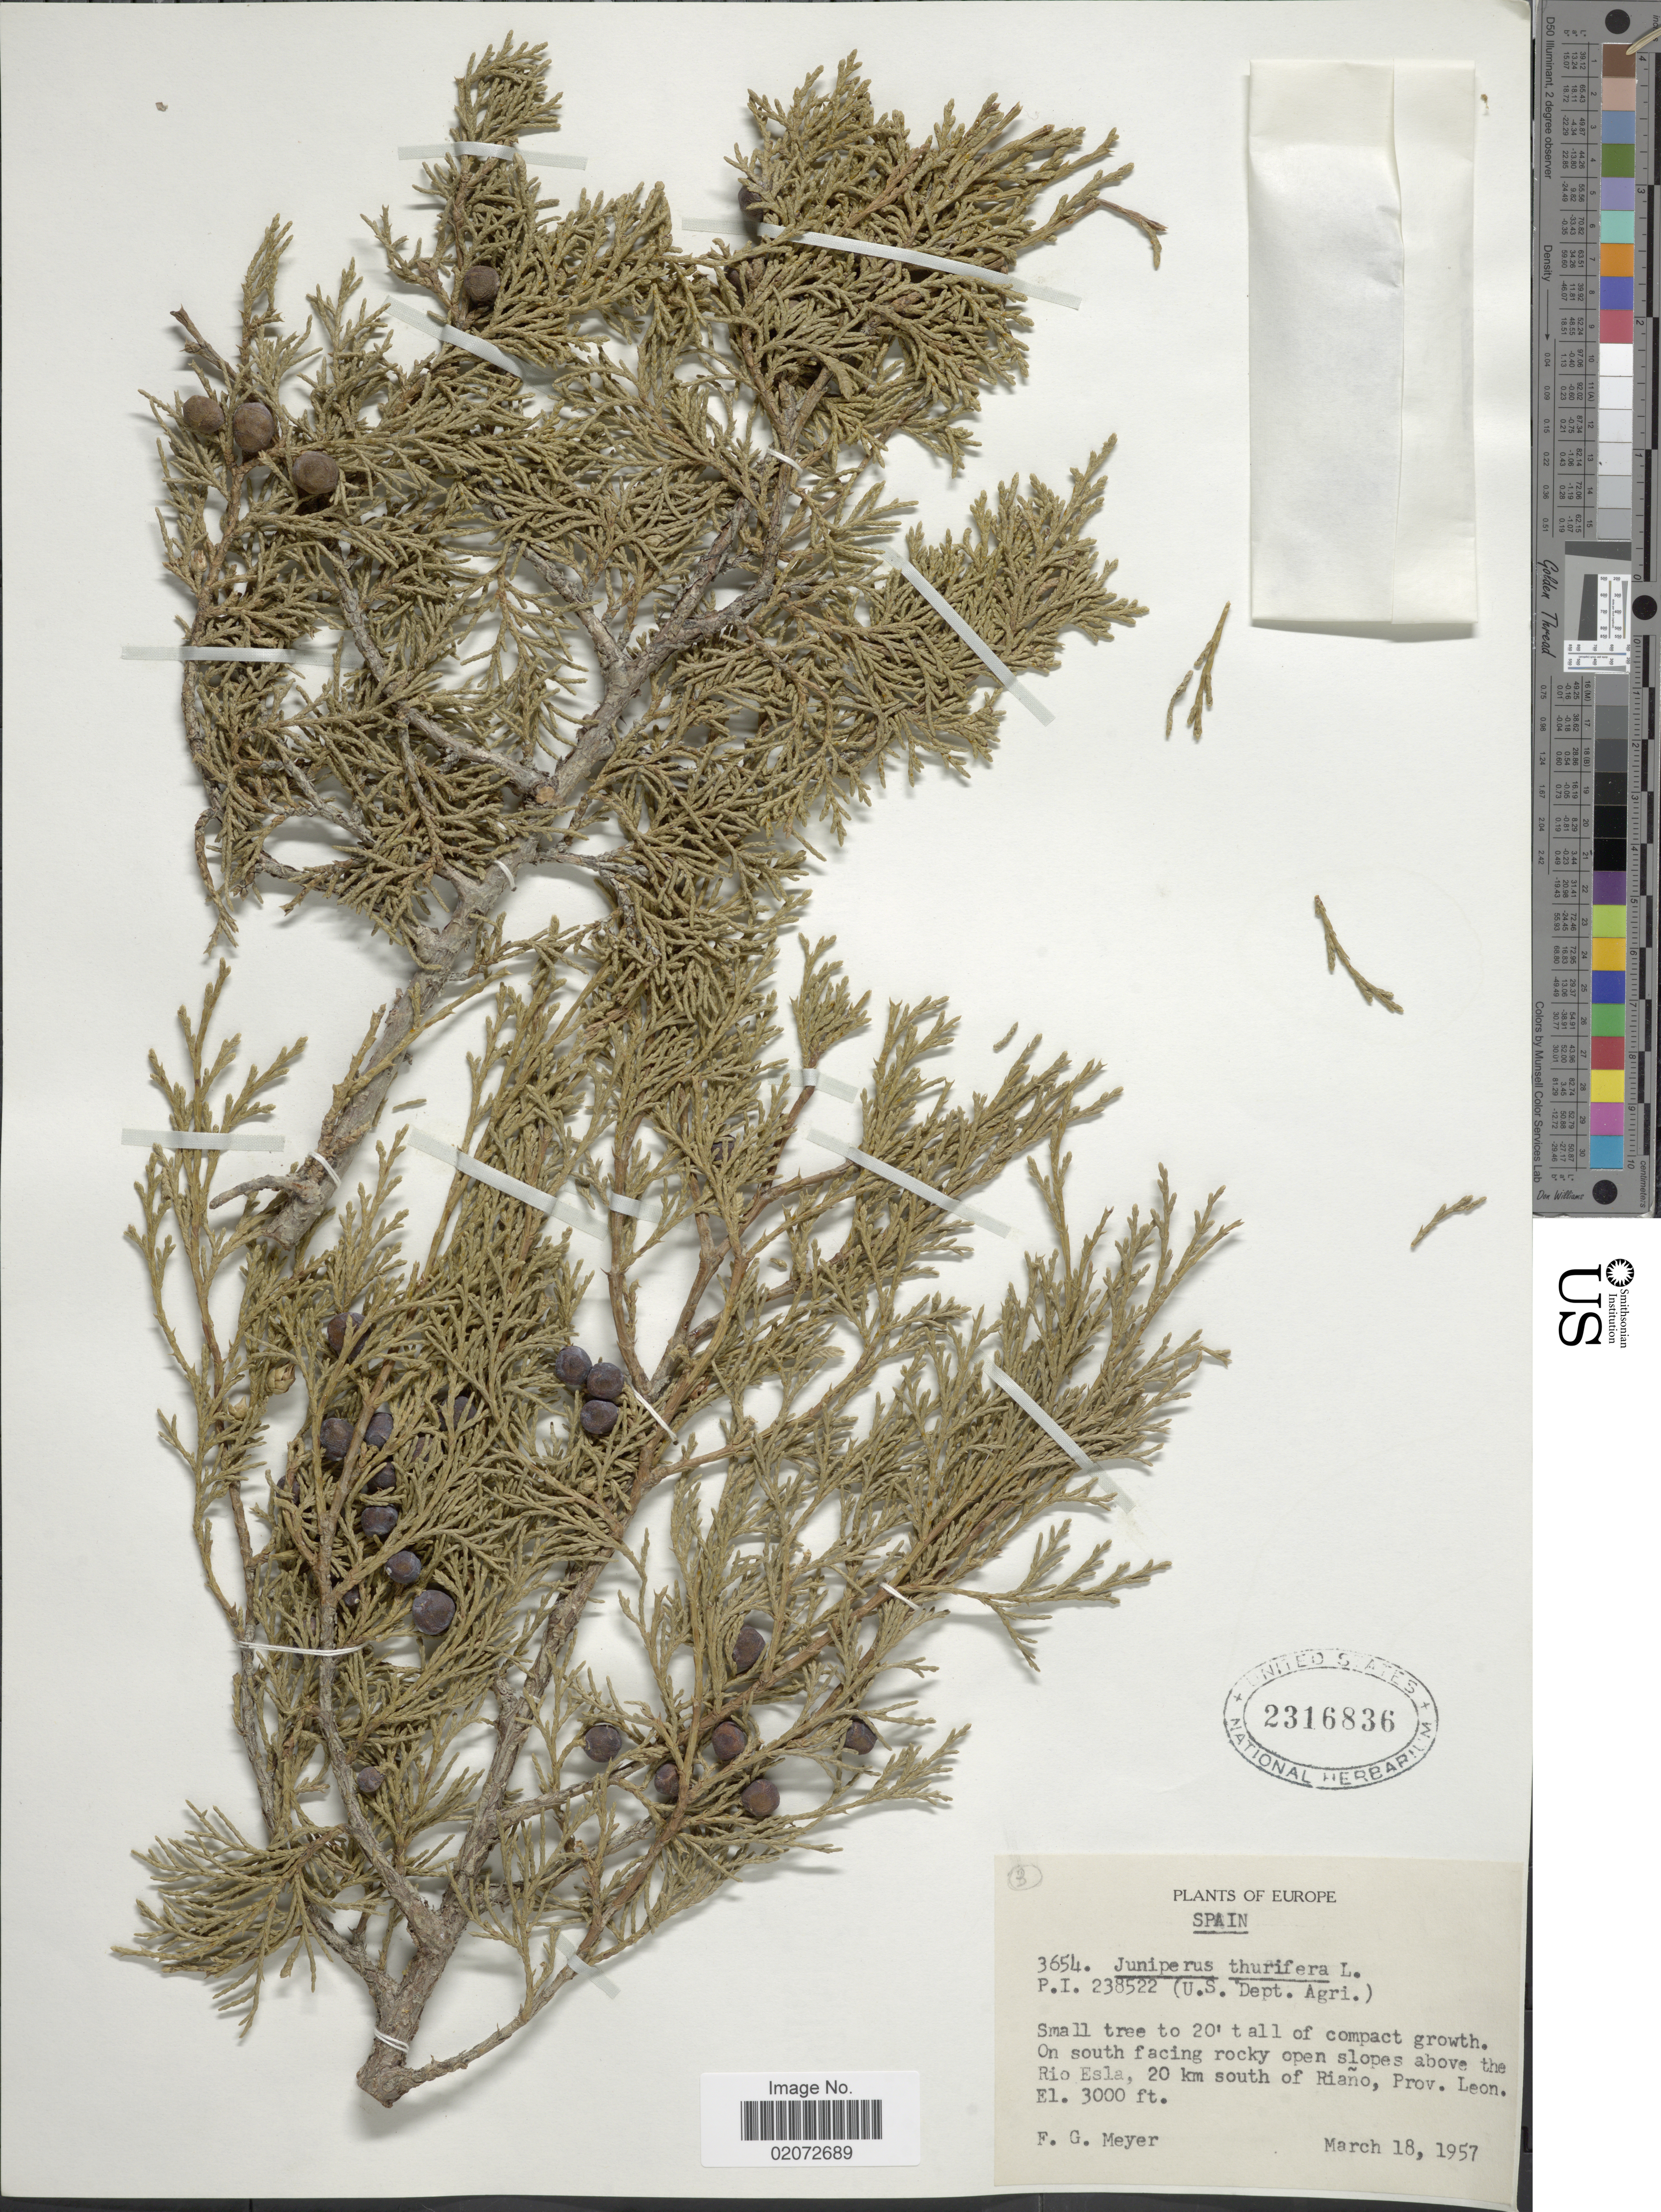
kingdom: Plantae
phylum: Tracheophyta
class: Pinopsida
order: Pinales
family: Cupressaceae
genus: Juniperus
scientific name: Juniperus thurifera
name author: L.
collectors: F. G. Meyer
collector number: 3654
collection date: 1957-03-18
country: Spain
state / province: Castilla y León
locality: On south facing rocky open slopes above the Rio Esla, 20 km south of Riano, Prov. Leon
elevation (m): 914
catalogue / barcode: US 2316836